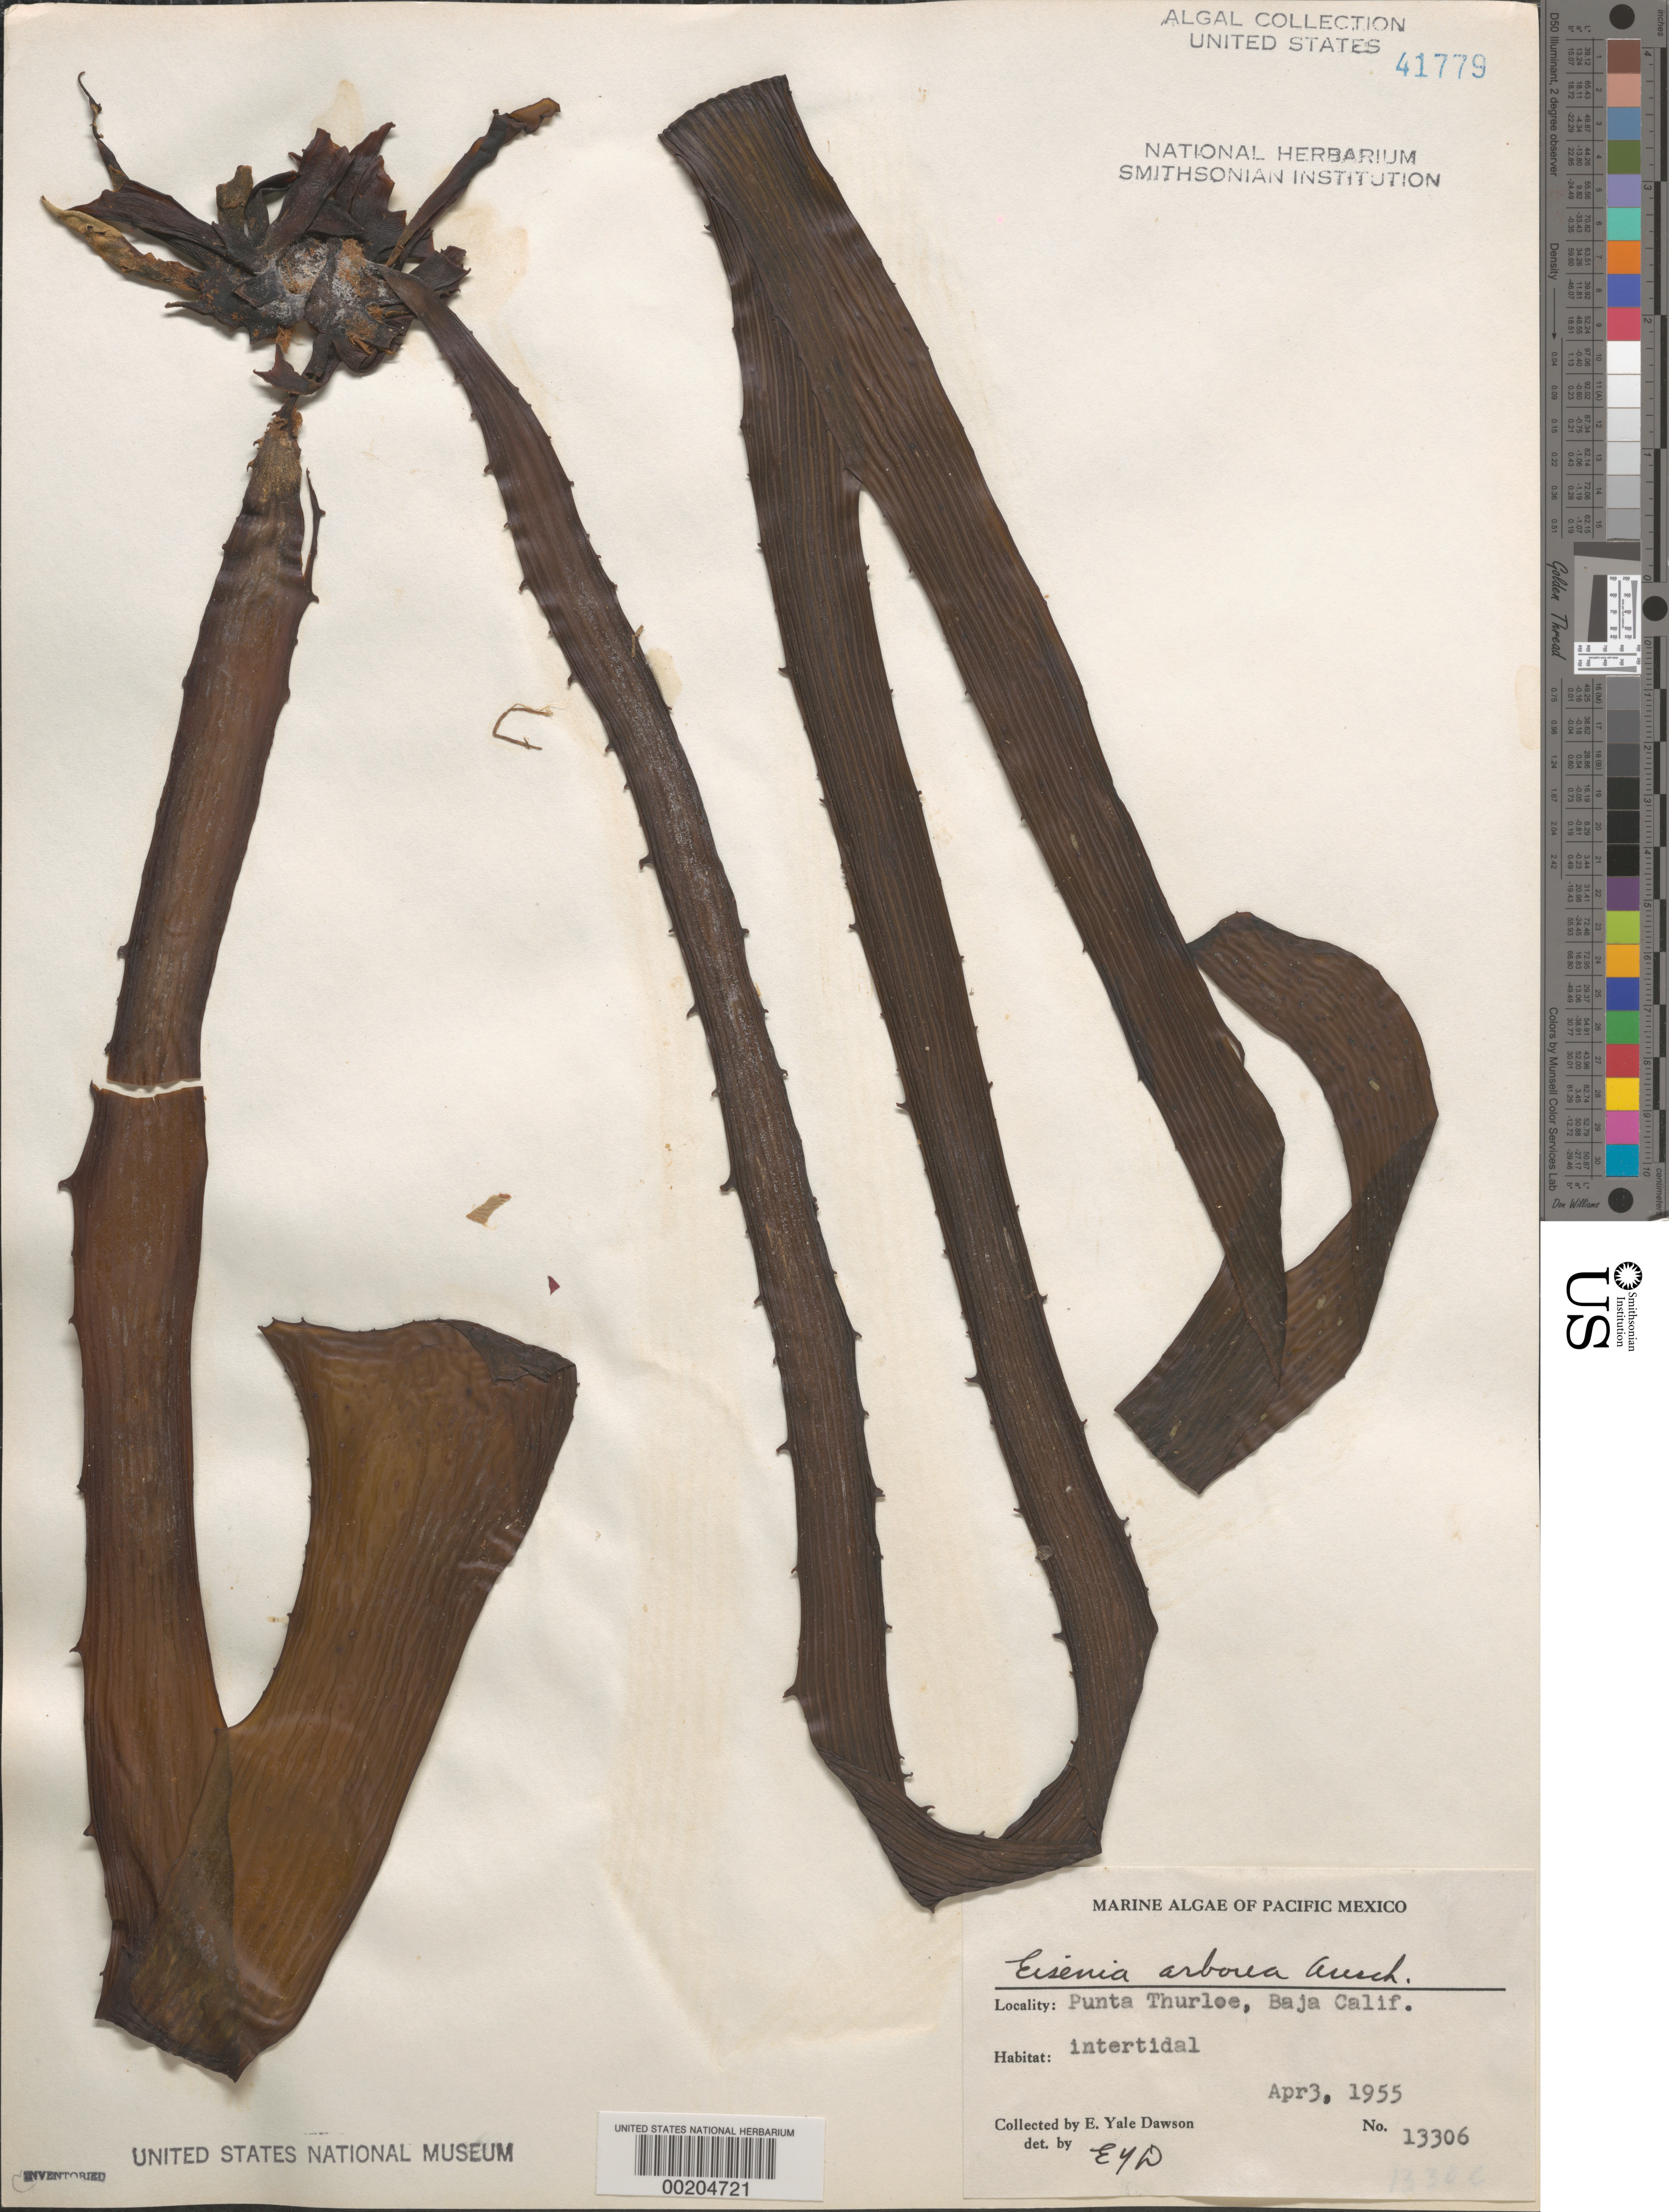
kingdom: Chromista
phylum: Ochrophyta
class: Phaeophyceae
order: Laminariales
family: Lessoniaceae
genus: Eisenia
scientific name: Eisenia arborea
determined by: Dawson, E. Y.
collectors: E. Y. Dawson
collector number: EYD 13306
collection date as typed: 03 Apr 1955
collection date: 1955-04-03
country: Mexico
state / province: Baja California Sur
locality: Punta Thurloe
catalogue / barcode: US 41779